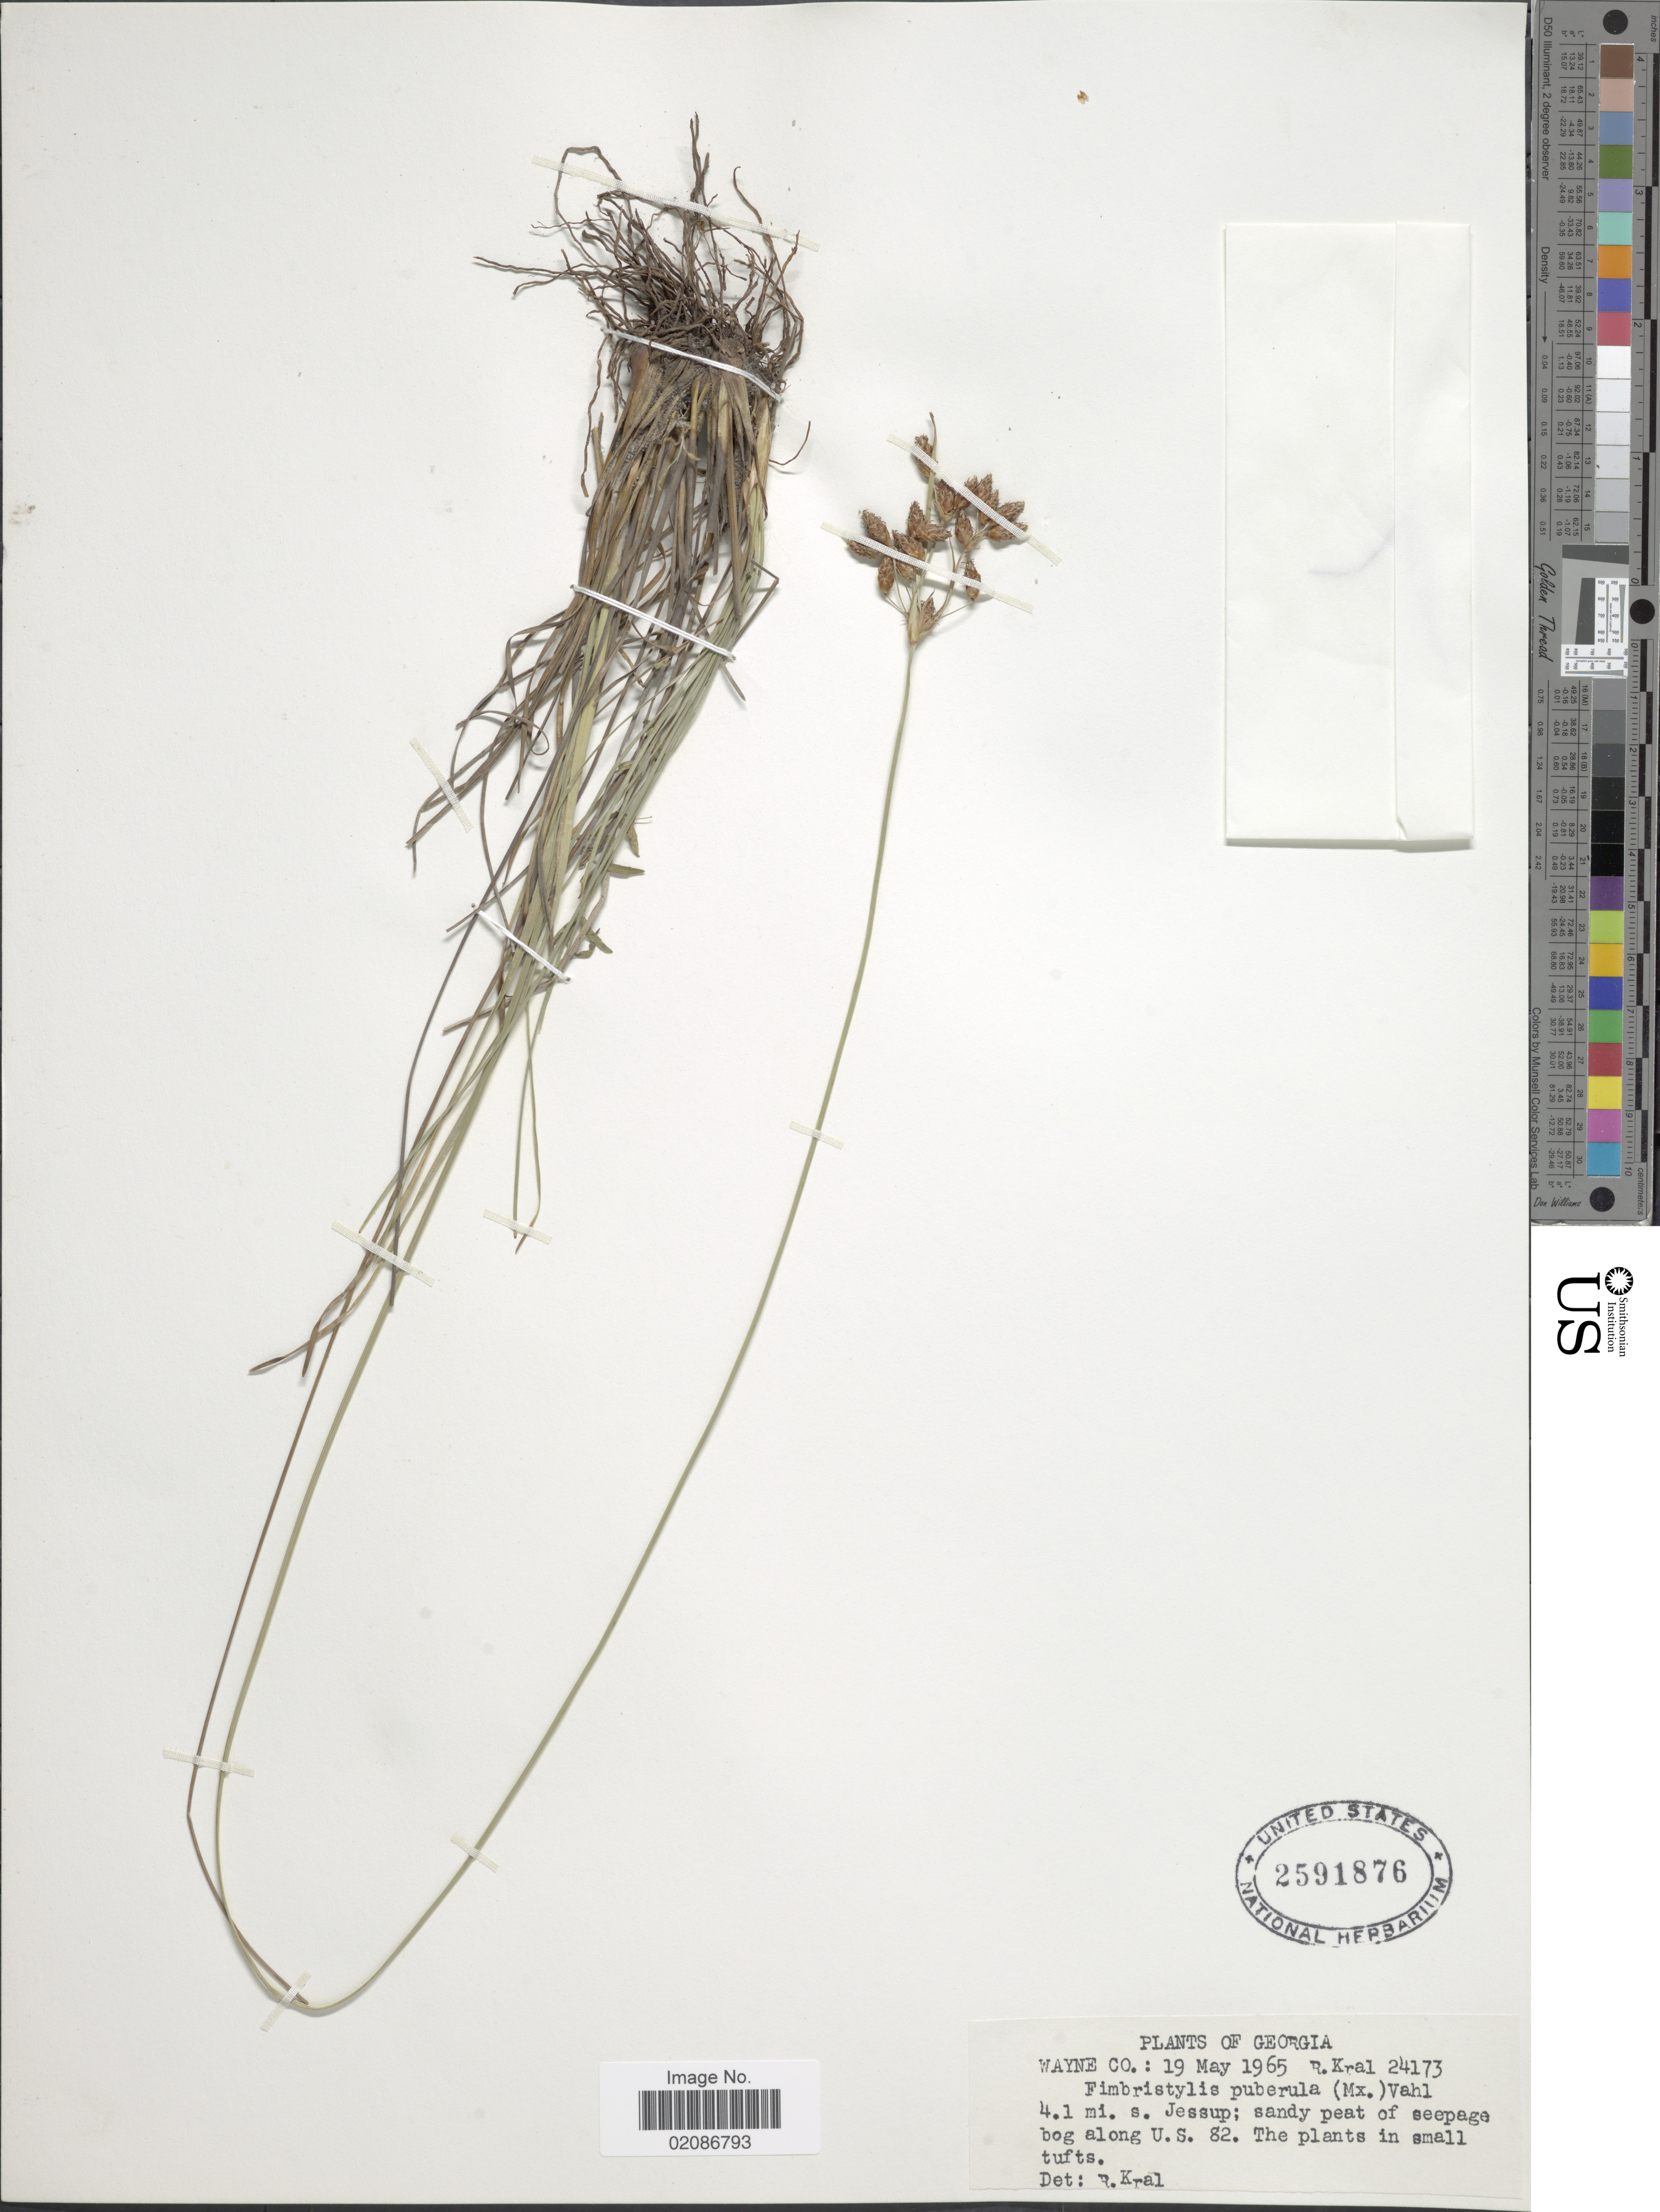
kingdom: Plantae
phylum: Tracheophyta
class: Liliopsida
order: Poales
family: Cyperaceae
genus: Fimbristylis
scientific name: Fimbristylis puberula var. puberula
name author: (Michx.) Vahl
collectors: R. Kral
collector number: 24173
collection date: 1965-05-19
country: United States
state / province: Georgia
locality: Wayne Co.: 4.1 mi. s, Jessup; sandy peat of seepage bog along U.S. 82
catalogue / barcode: US 2591876